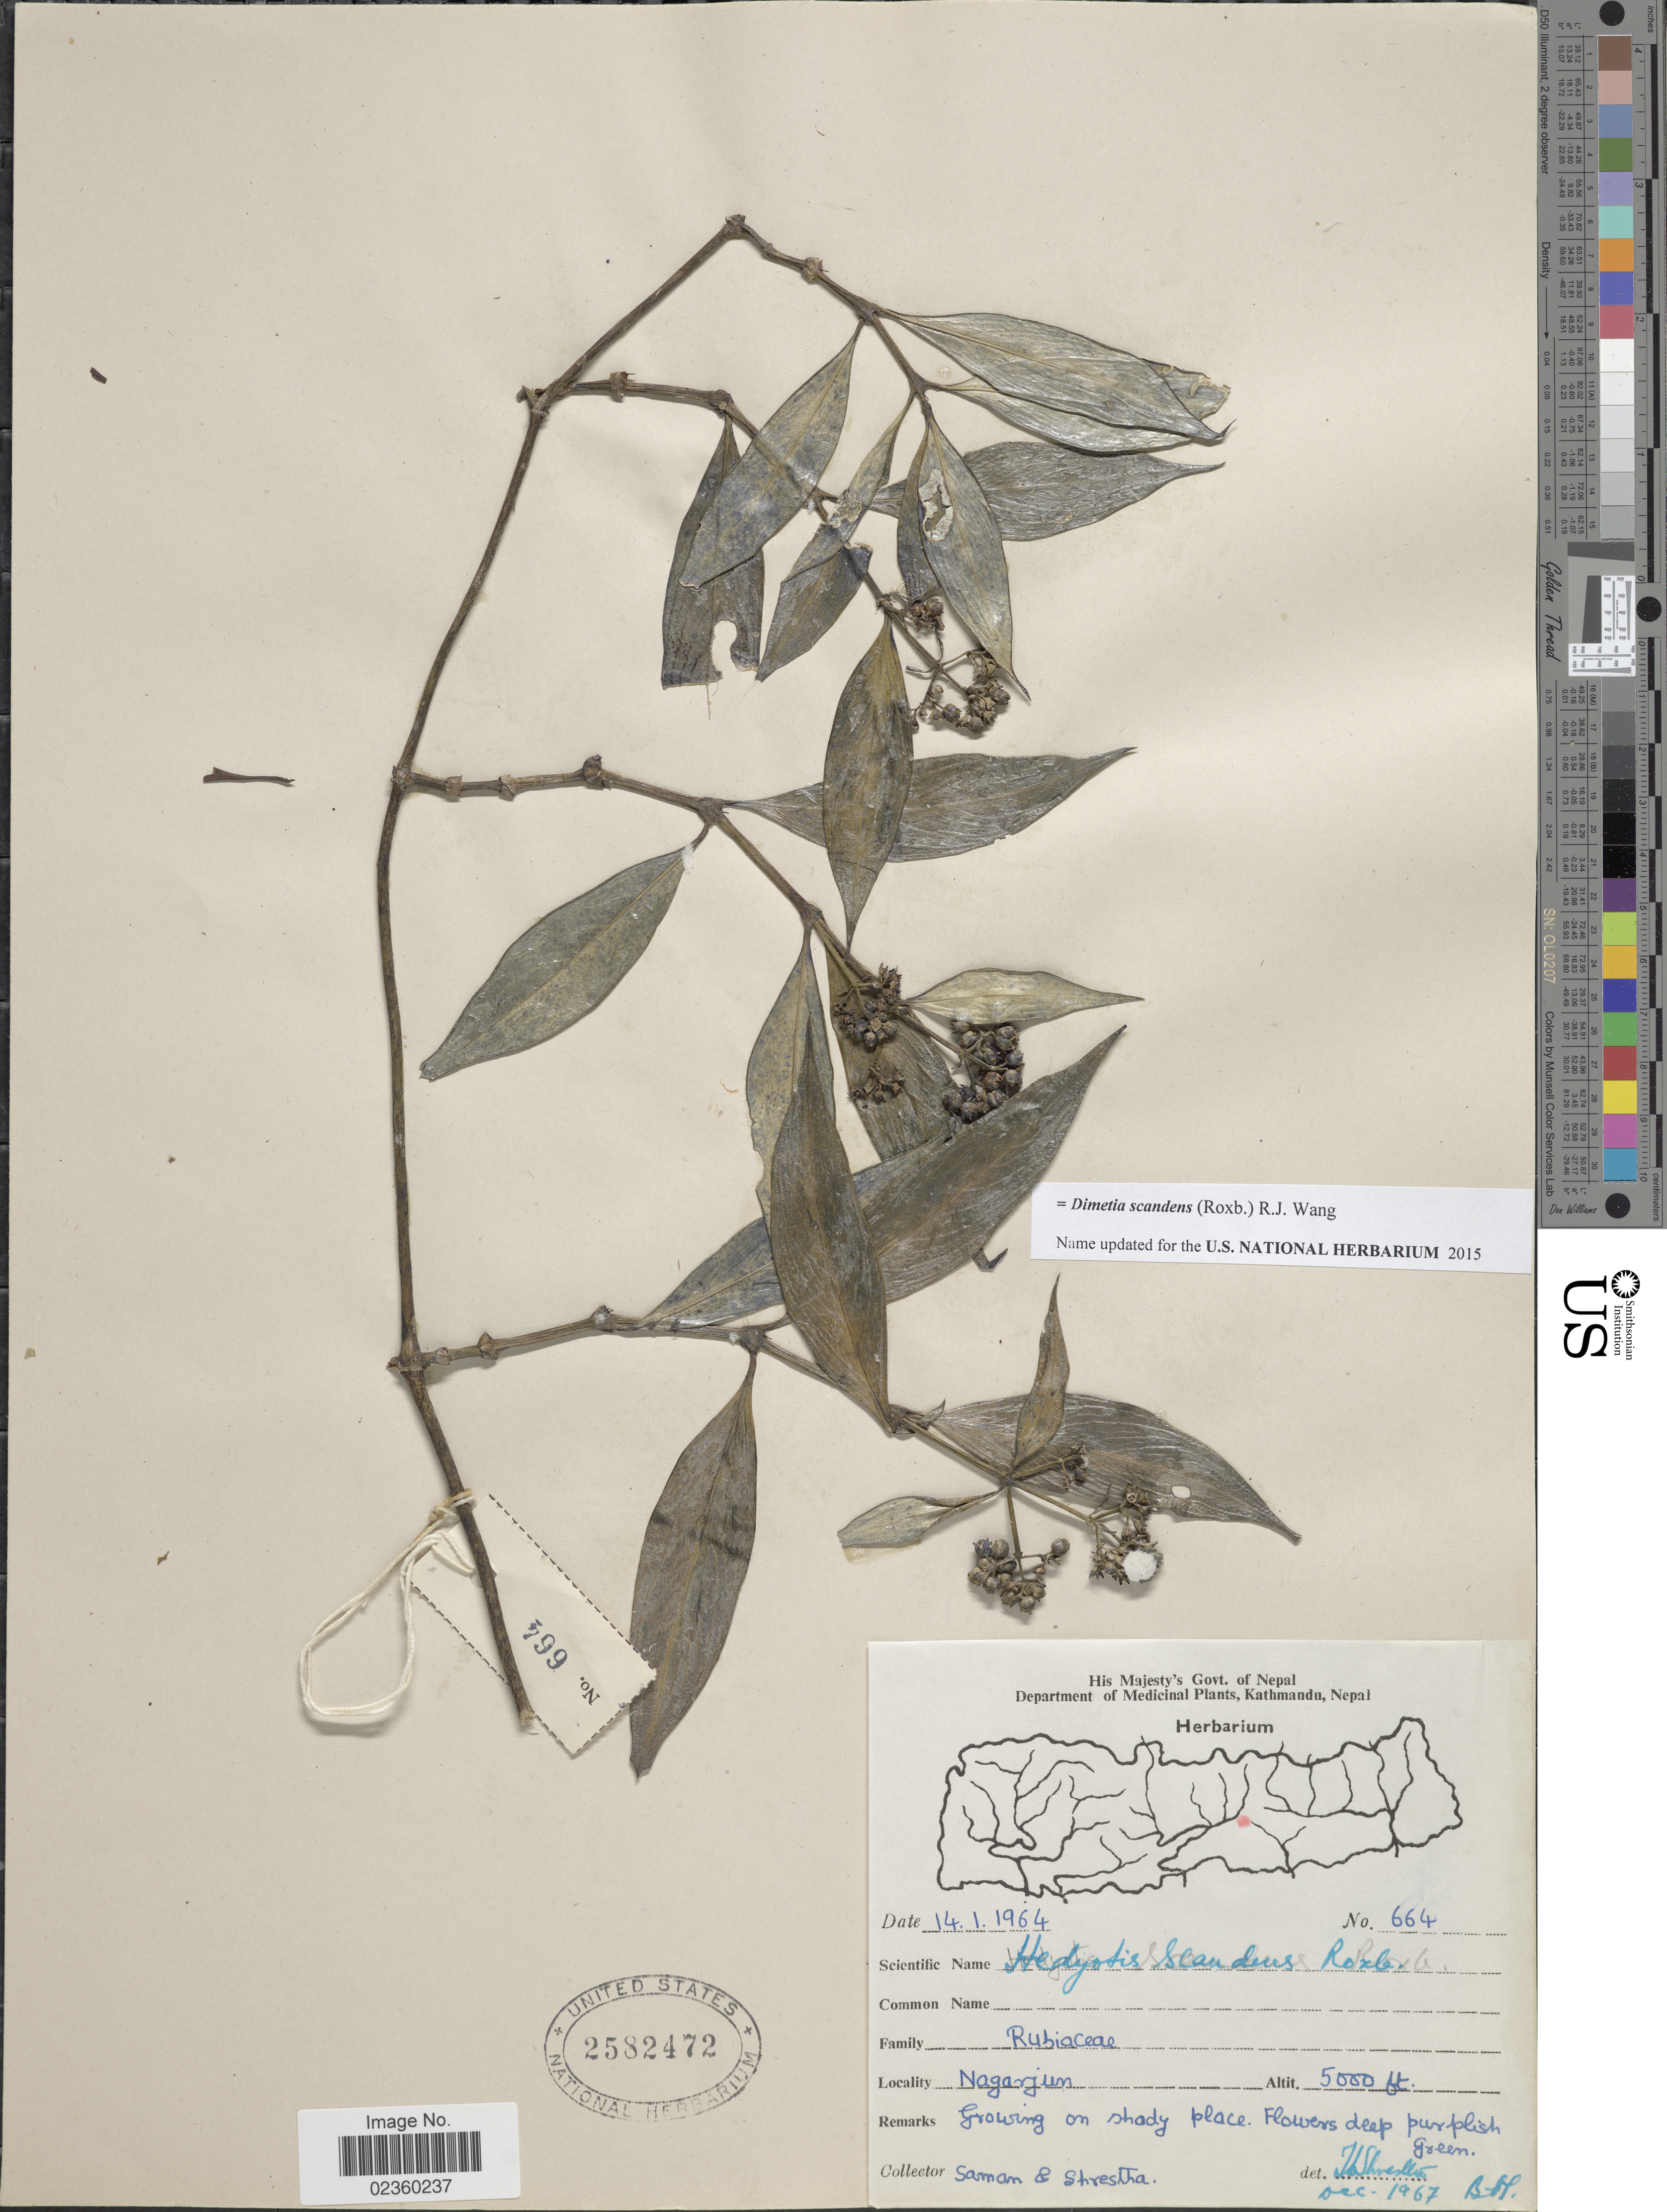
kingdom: Plantae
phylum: Tracheophyta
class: Magnoliopsida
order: Gentianales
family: Rubiaceae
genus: Dimetia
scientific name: Dimetia scandens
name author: (Roxb.) R.J. Wang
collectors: -. Saman & -. Shrestha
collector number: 664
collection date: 1964-01-14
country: Nepal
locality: Nagarjun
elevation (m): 1524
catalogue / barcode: US 2582472